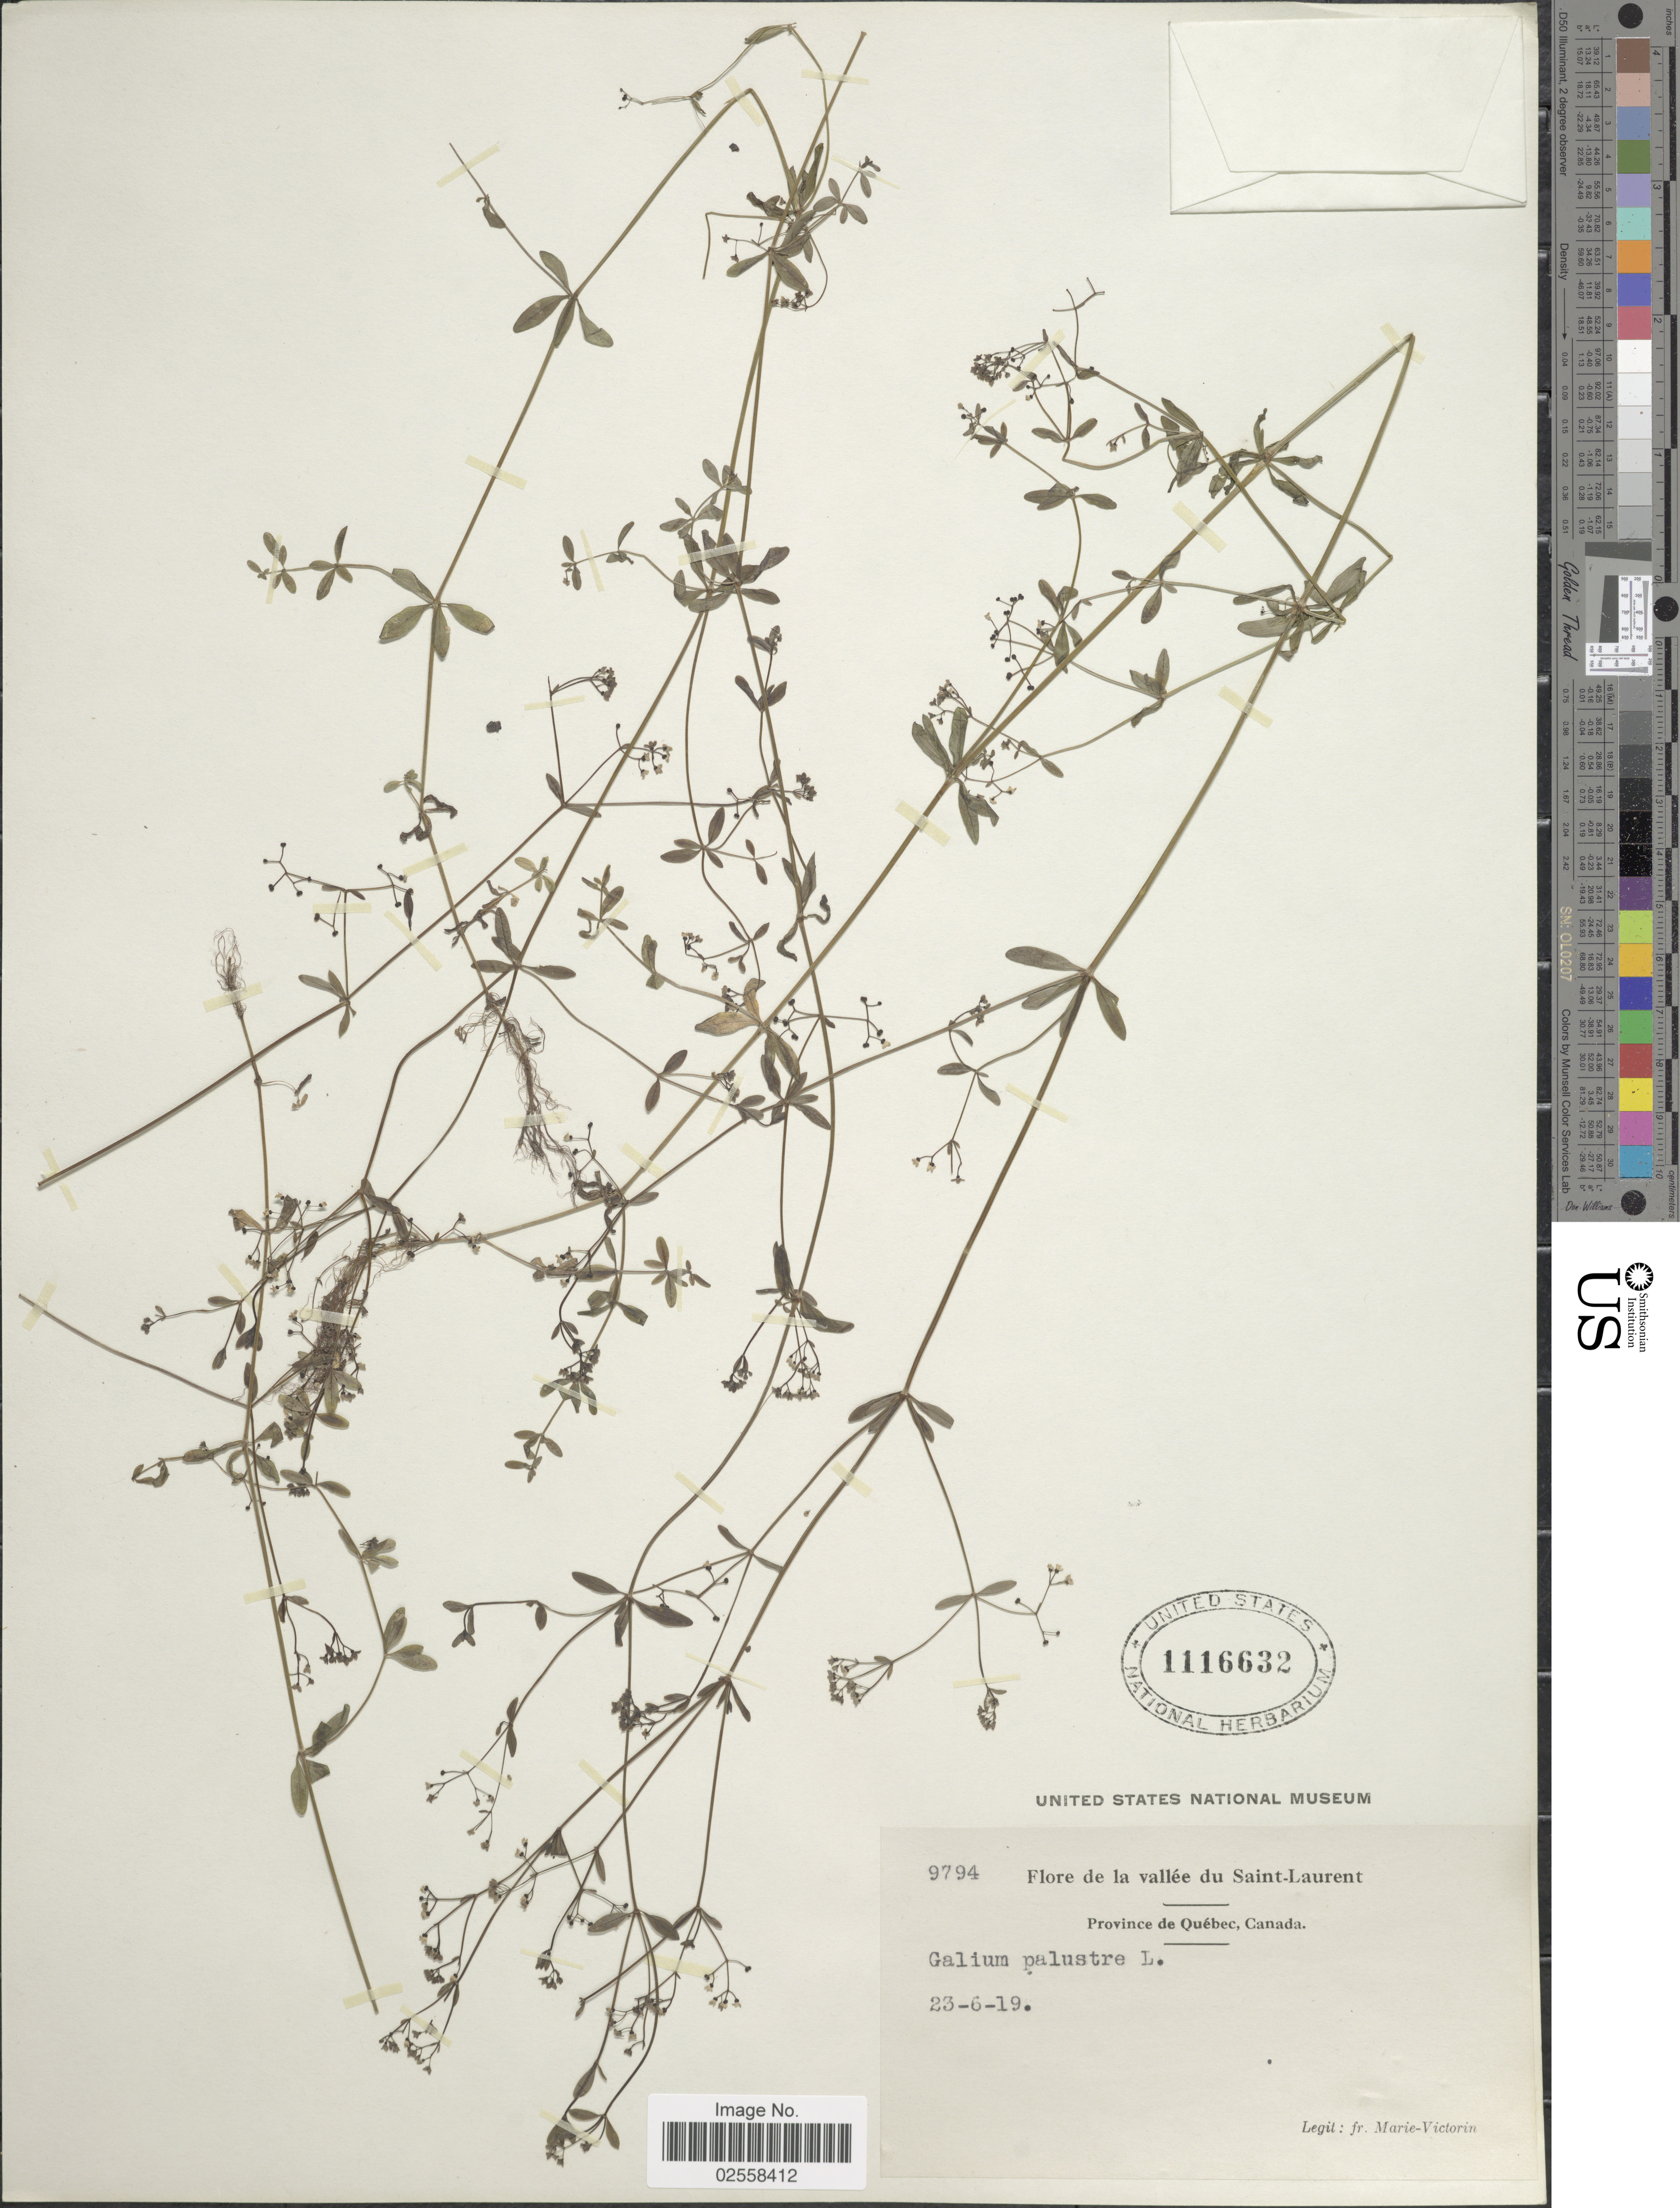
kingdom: Plantae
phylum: Tracheophyta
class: Magnoliopsida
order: Gentianales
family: Rubiaceae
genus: Galium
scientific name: Galium plumosum subsp. plumosum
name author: Rusby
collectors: F. Marie-Victorin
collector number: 9794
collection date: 1919-06-23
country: Canada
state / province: Quebec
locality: Vallee du Saint-Laurent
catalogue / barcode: US 1116632